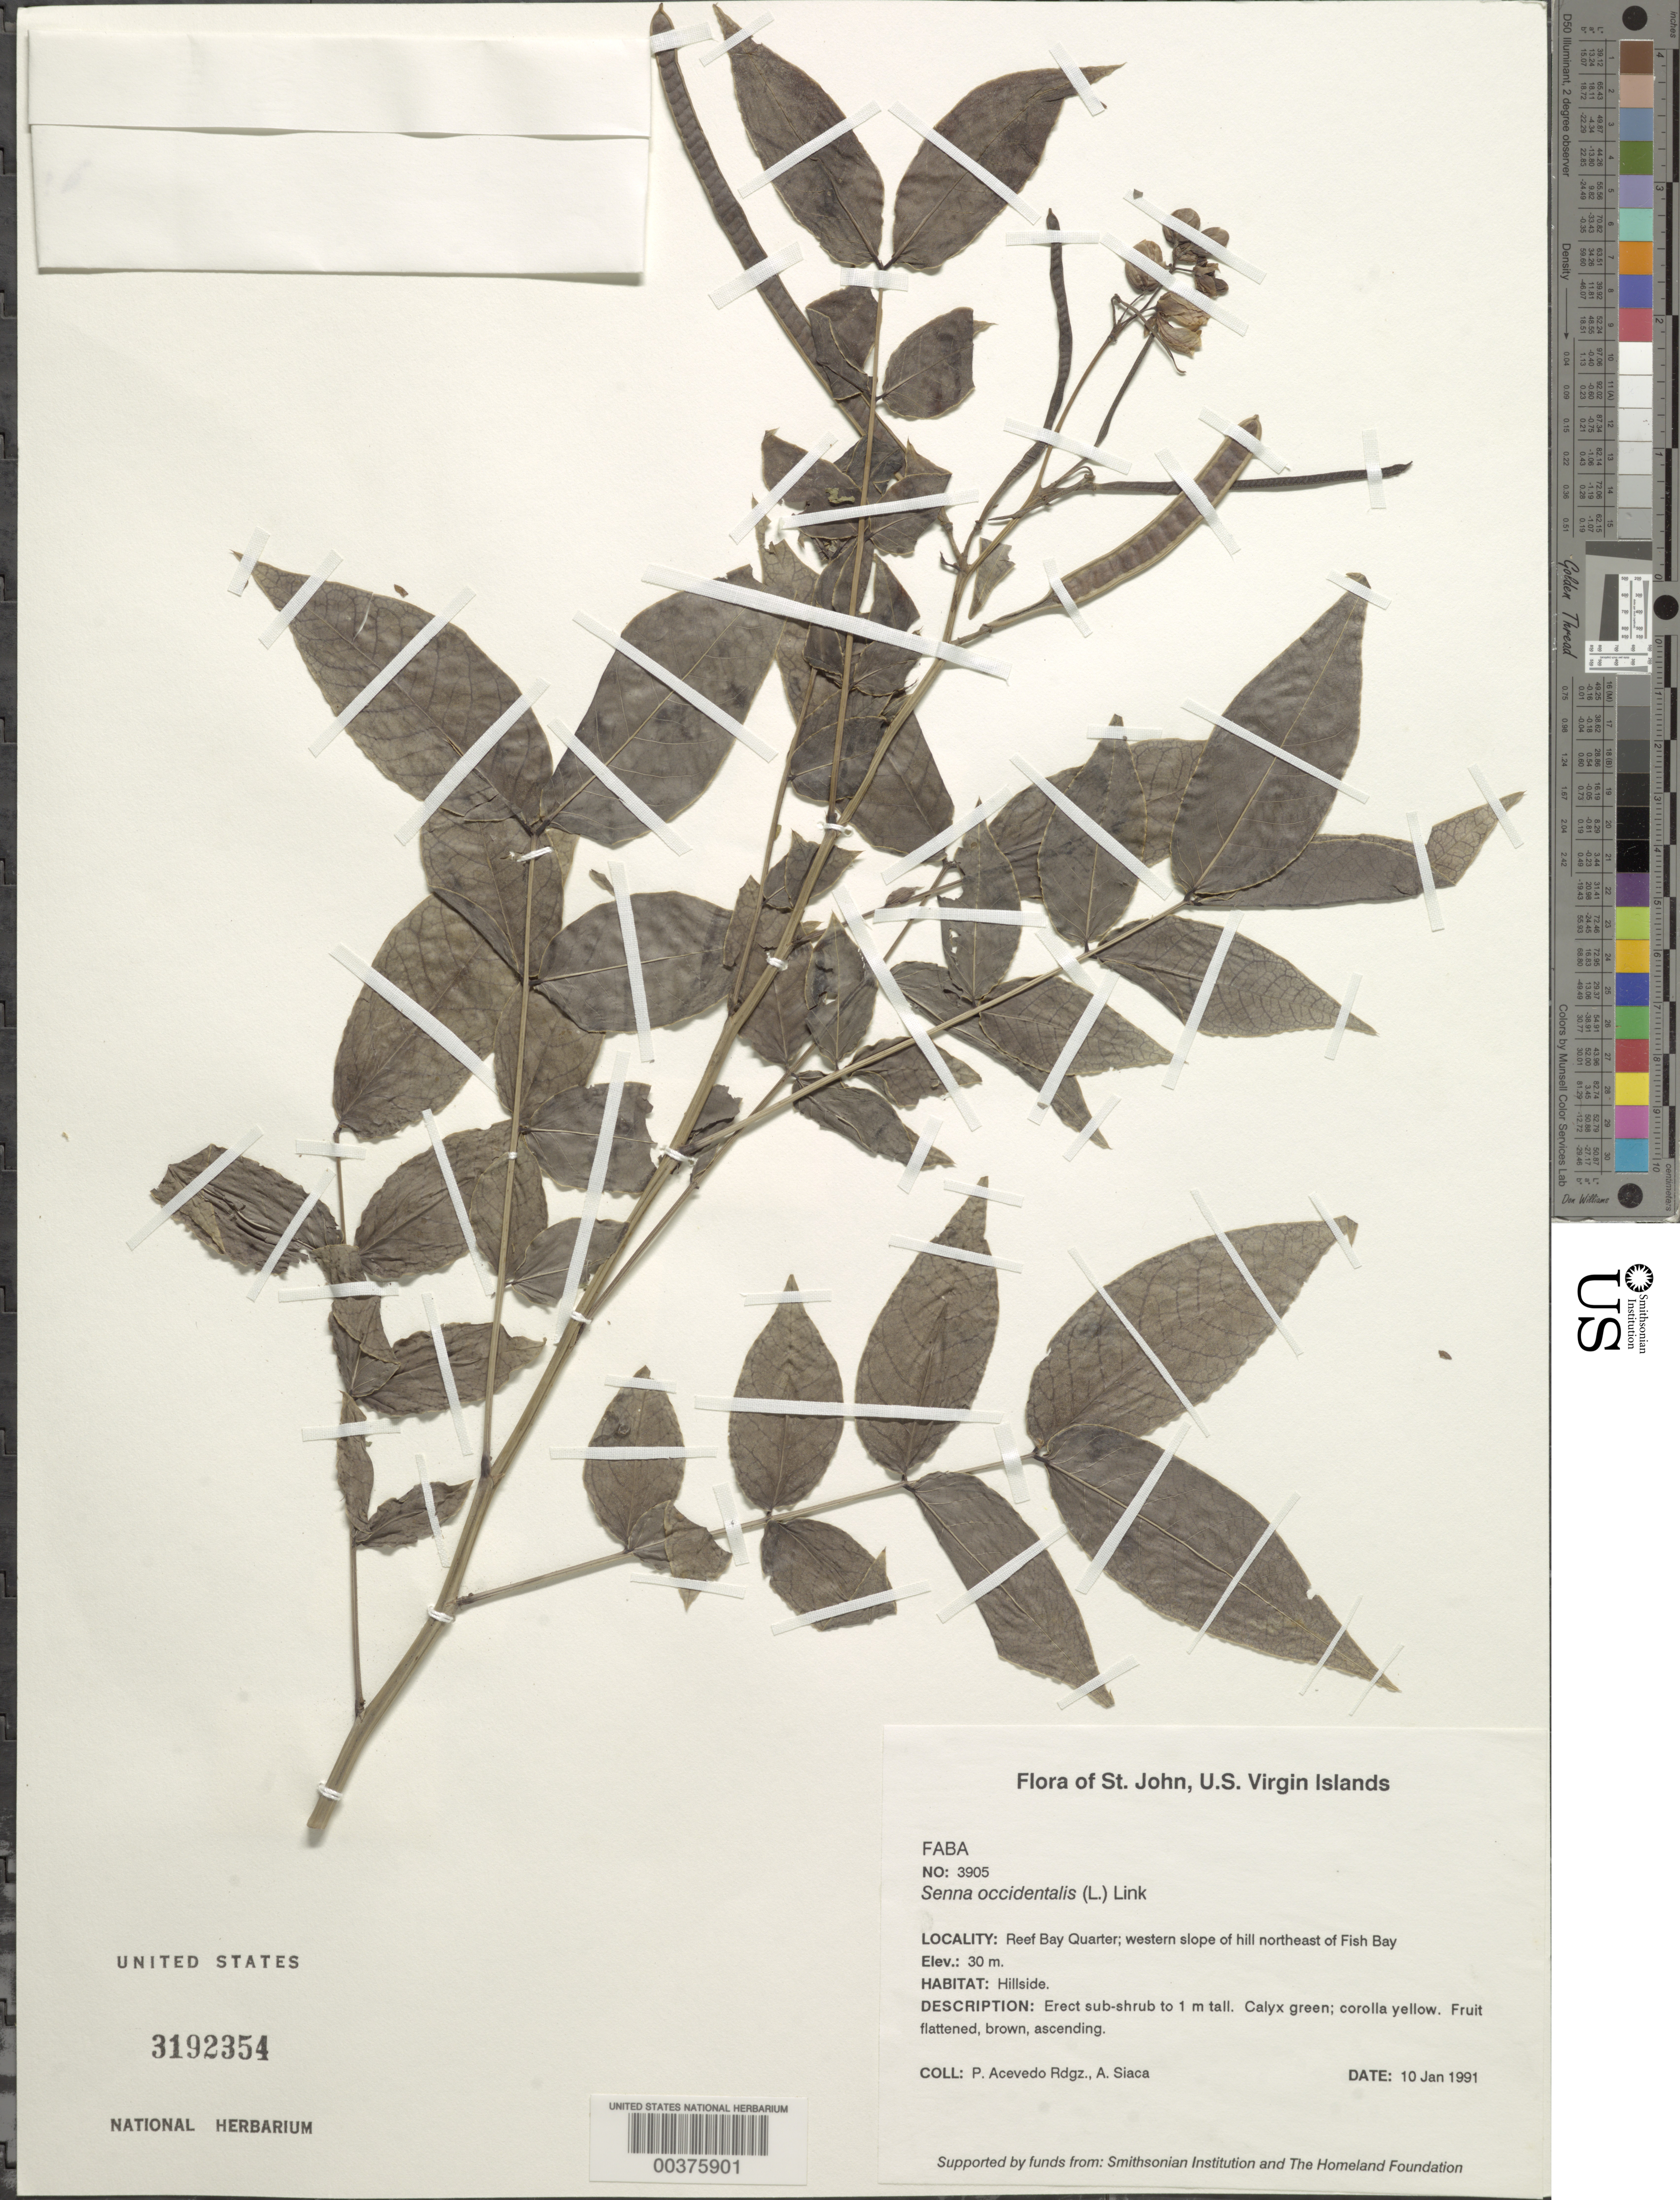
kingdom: Plantae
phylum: Tracheophyta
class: Magnoliopsida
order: Fabales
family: Fabaceae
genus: Senna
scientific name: Senna occidentalis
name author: (L.) Link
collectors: P. Acevedo-Rodr. & A. Siaca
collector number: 3905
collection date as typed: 10 Jan 1991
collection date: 1991-01-10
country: U.S. Virgin Islands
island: St. John Island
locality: Reef bay quarter; western slope of hill ne of fish bay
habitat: Hillside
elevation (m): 30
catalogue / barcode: US 3192354